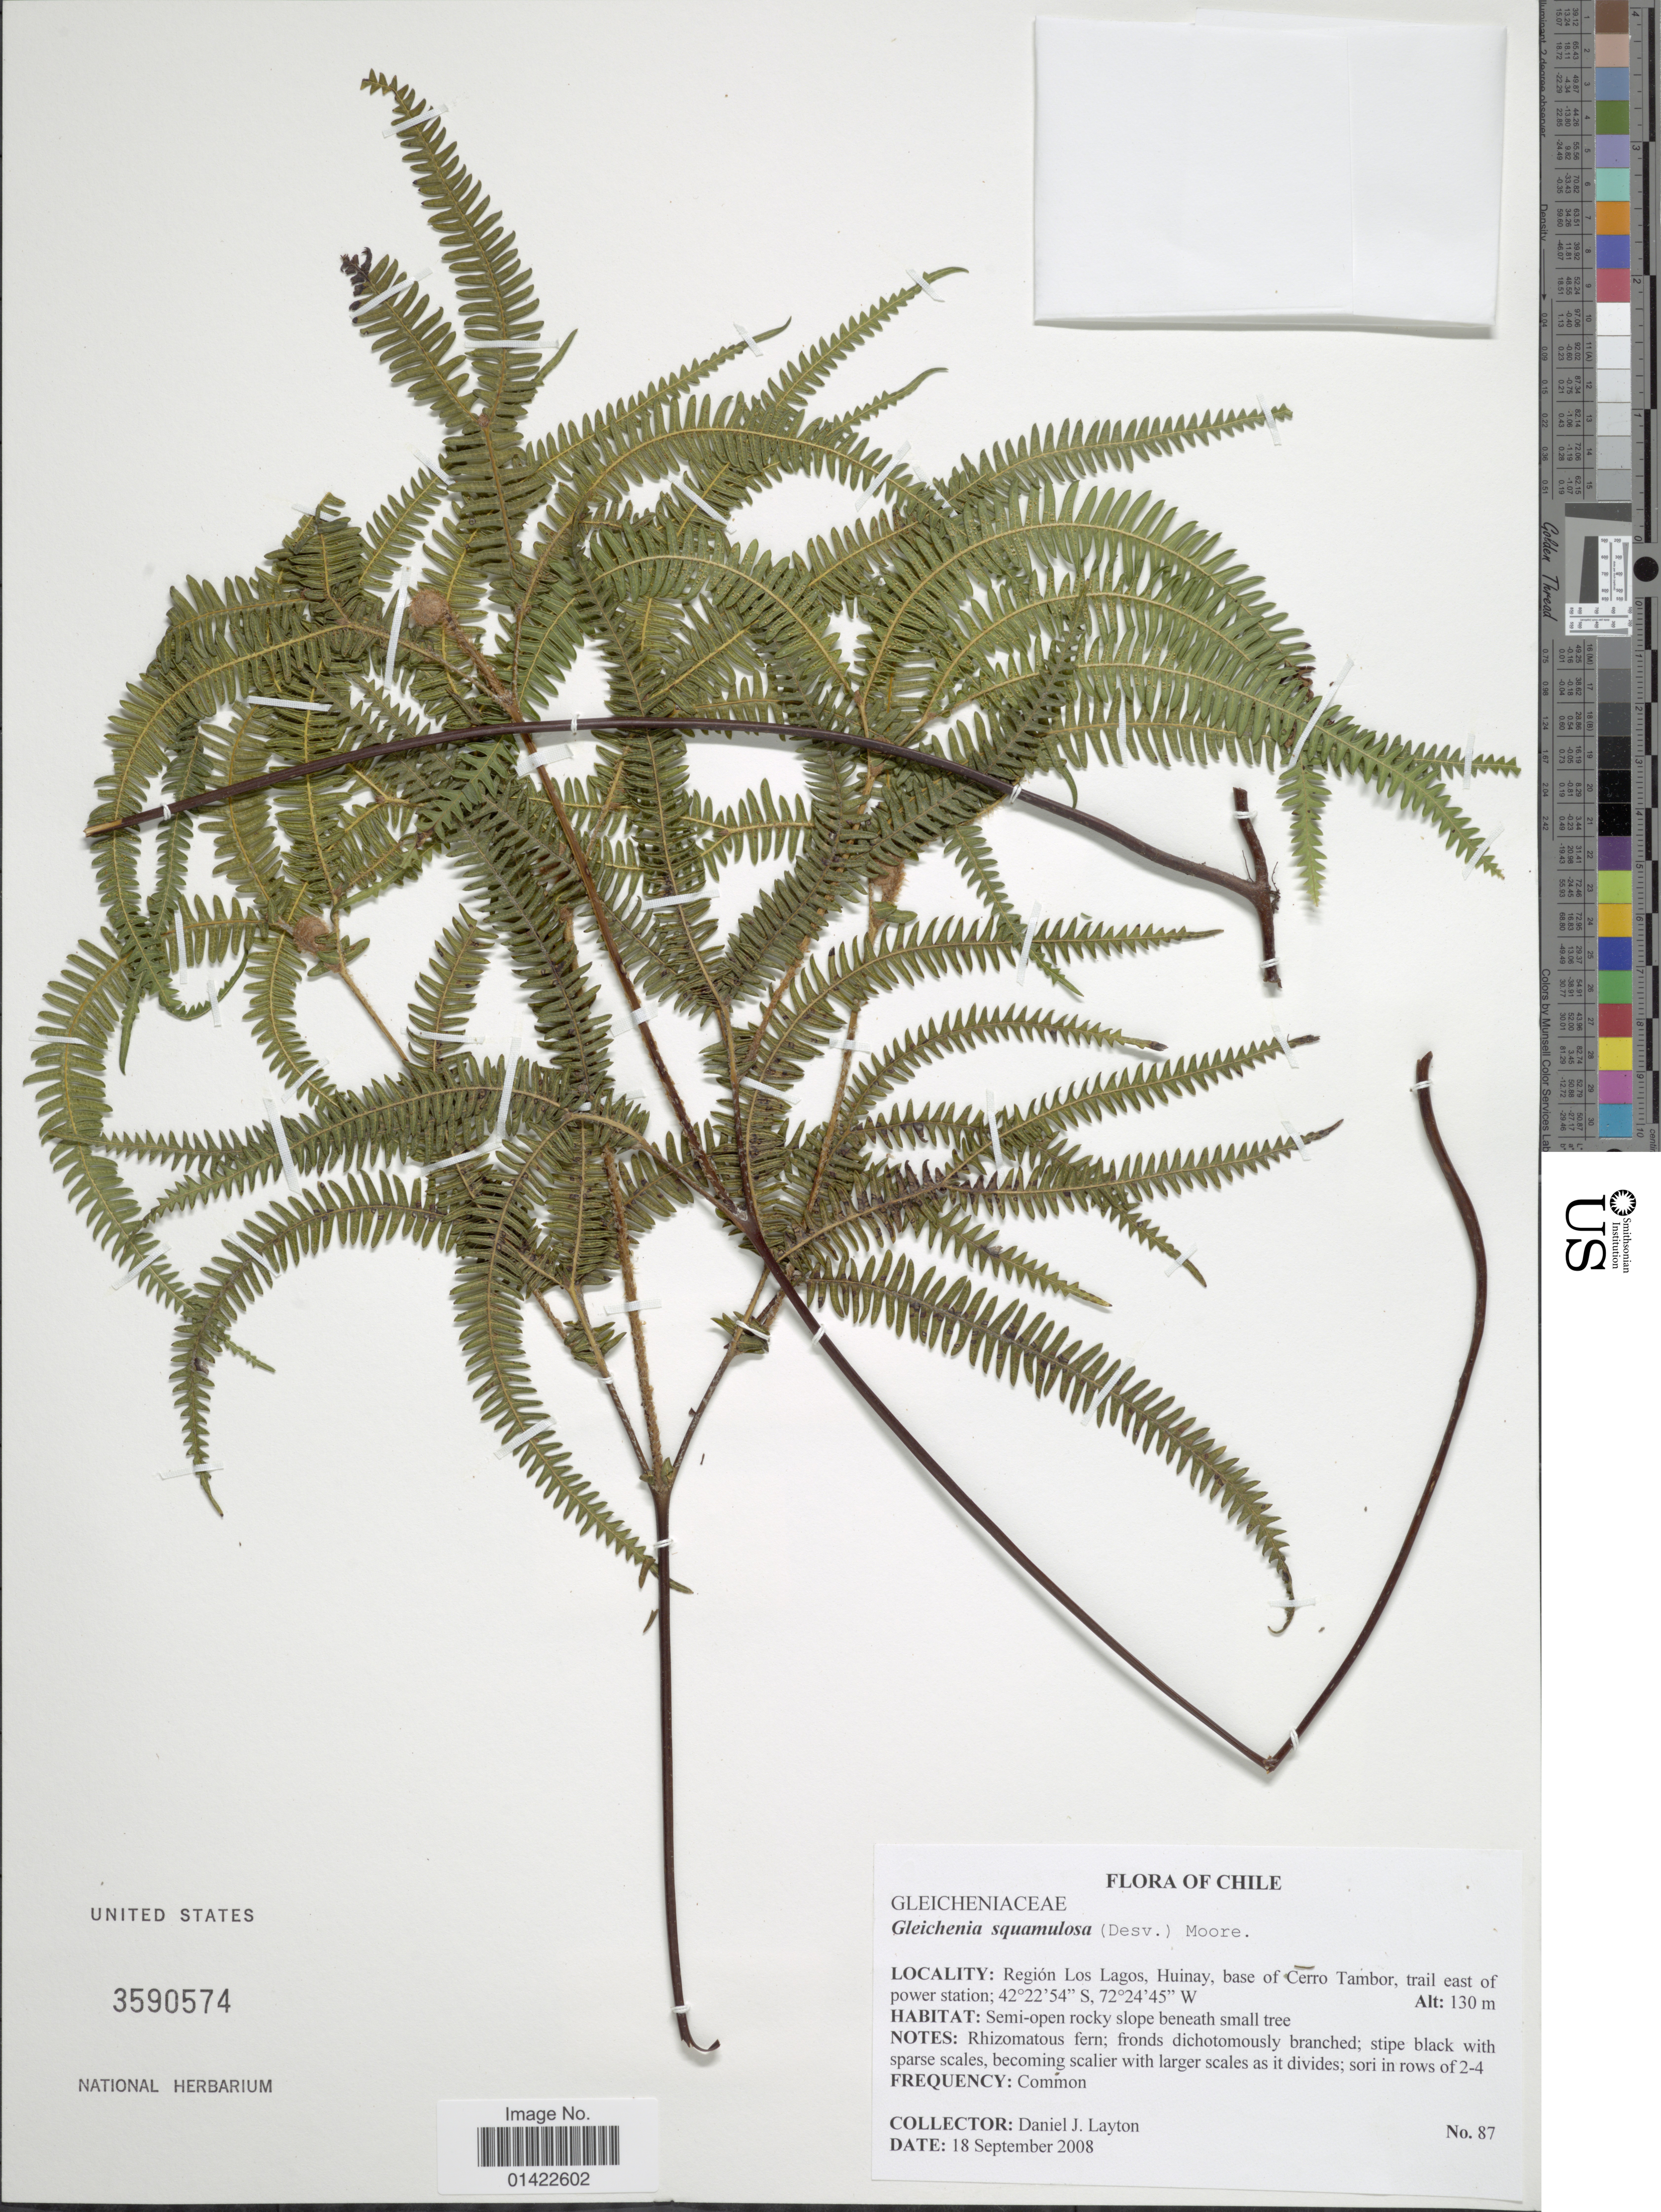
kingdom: Plantae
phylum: Tracheophyta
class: Polypodiopsida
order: Gleicheniales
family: Gleicheniaceae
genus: Sticherus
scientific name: Sticherus squamulosus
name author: (Desv.) Nakai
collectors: D. J. Layton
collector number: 87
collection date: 2008-09-18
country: Chile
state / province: Los Lagos (X)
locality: Huinay, base of cerro Tambor, trail east of power station.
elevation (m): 130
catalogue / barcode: US 3590574